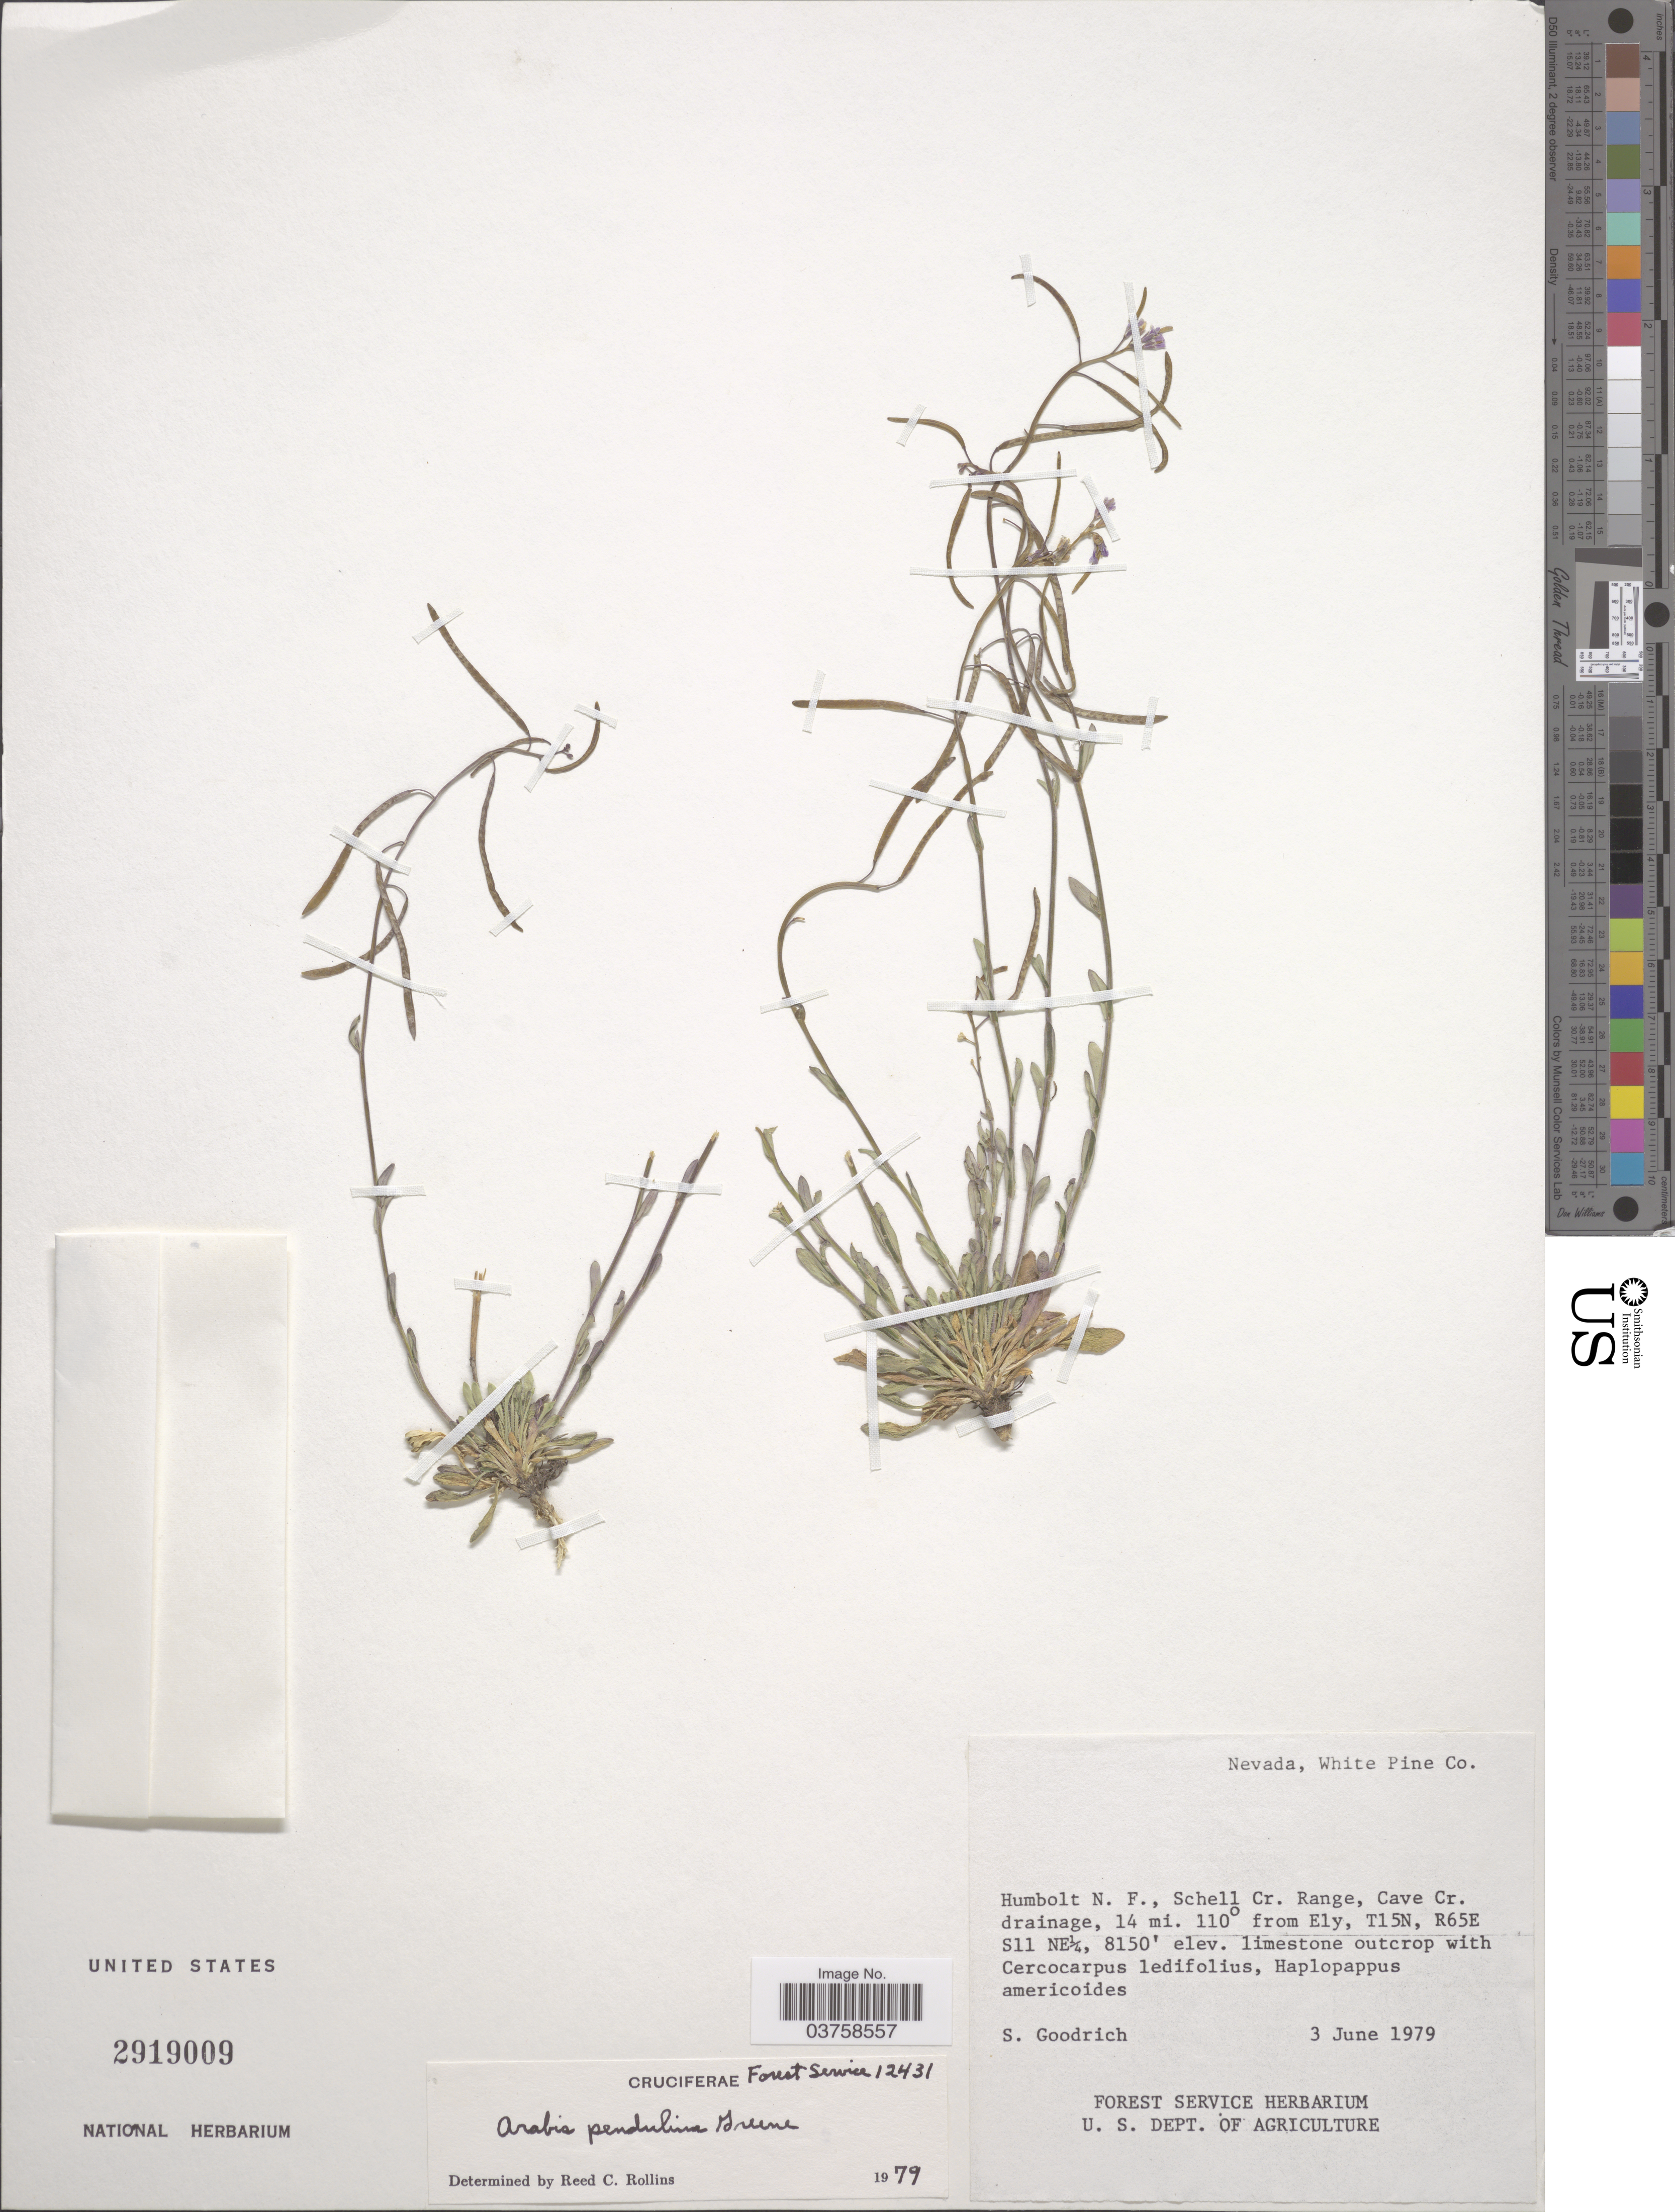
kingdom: Plantae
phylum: Tracheophyta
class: Magnoliopsida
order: Brassicales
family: Brassicaceae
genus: Arabis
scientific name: Arabis pendulina var. pendulina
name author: Greene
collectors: S. Goodrich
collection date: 1979-06-03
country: United States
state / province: Nevada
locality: White Pine Co. Humboldt N. F., Schell Cr. Range, Cave Cr. drainage, 14 mi. 110° from Ely, T15N, R65E, S11 NE¼.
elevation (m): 2484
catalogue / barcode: US 2919009